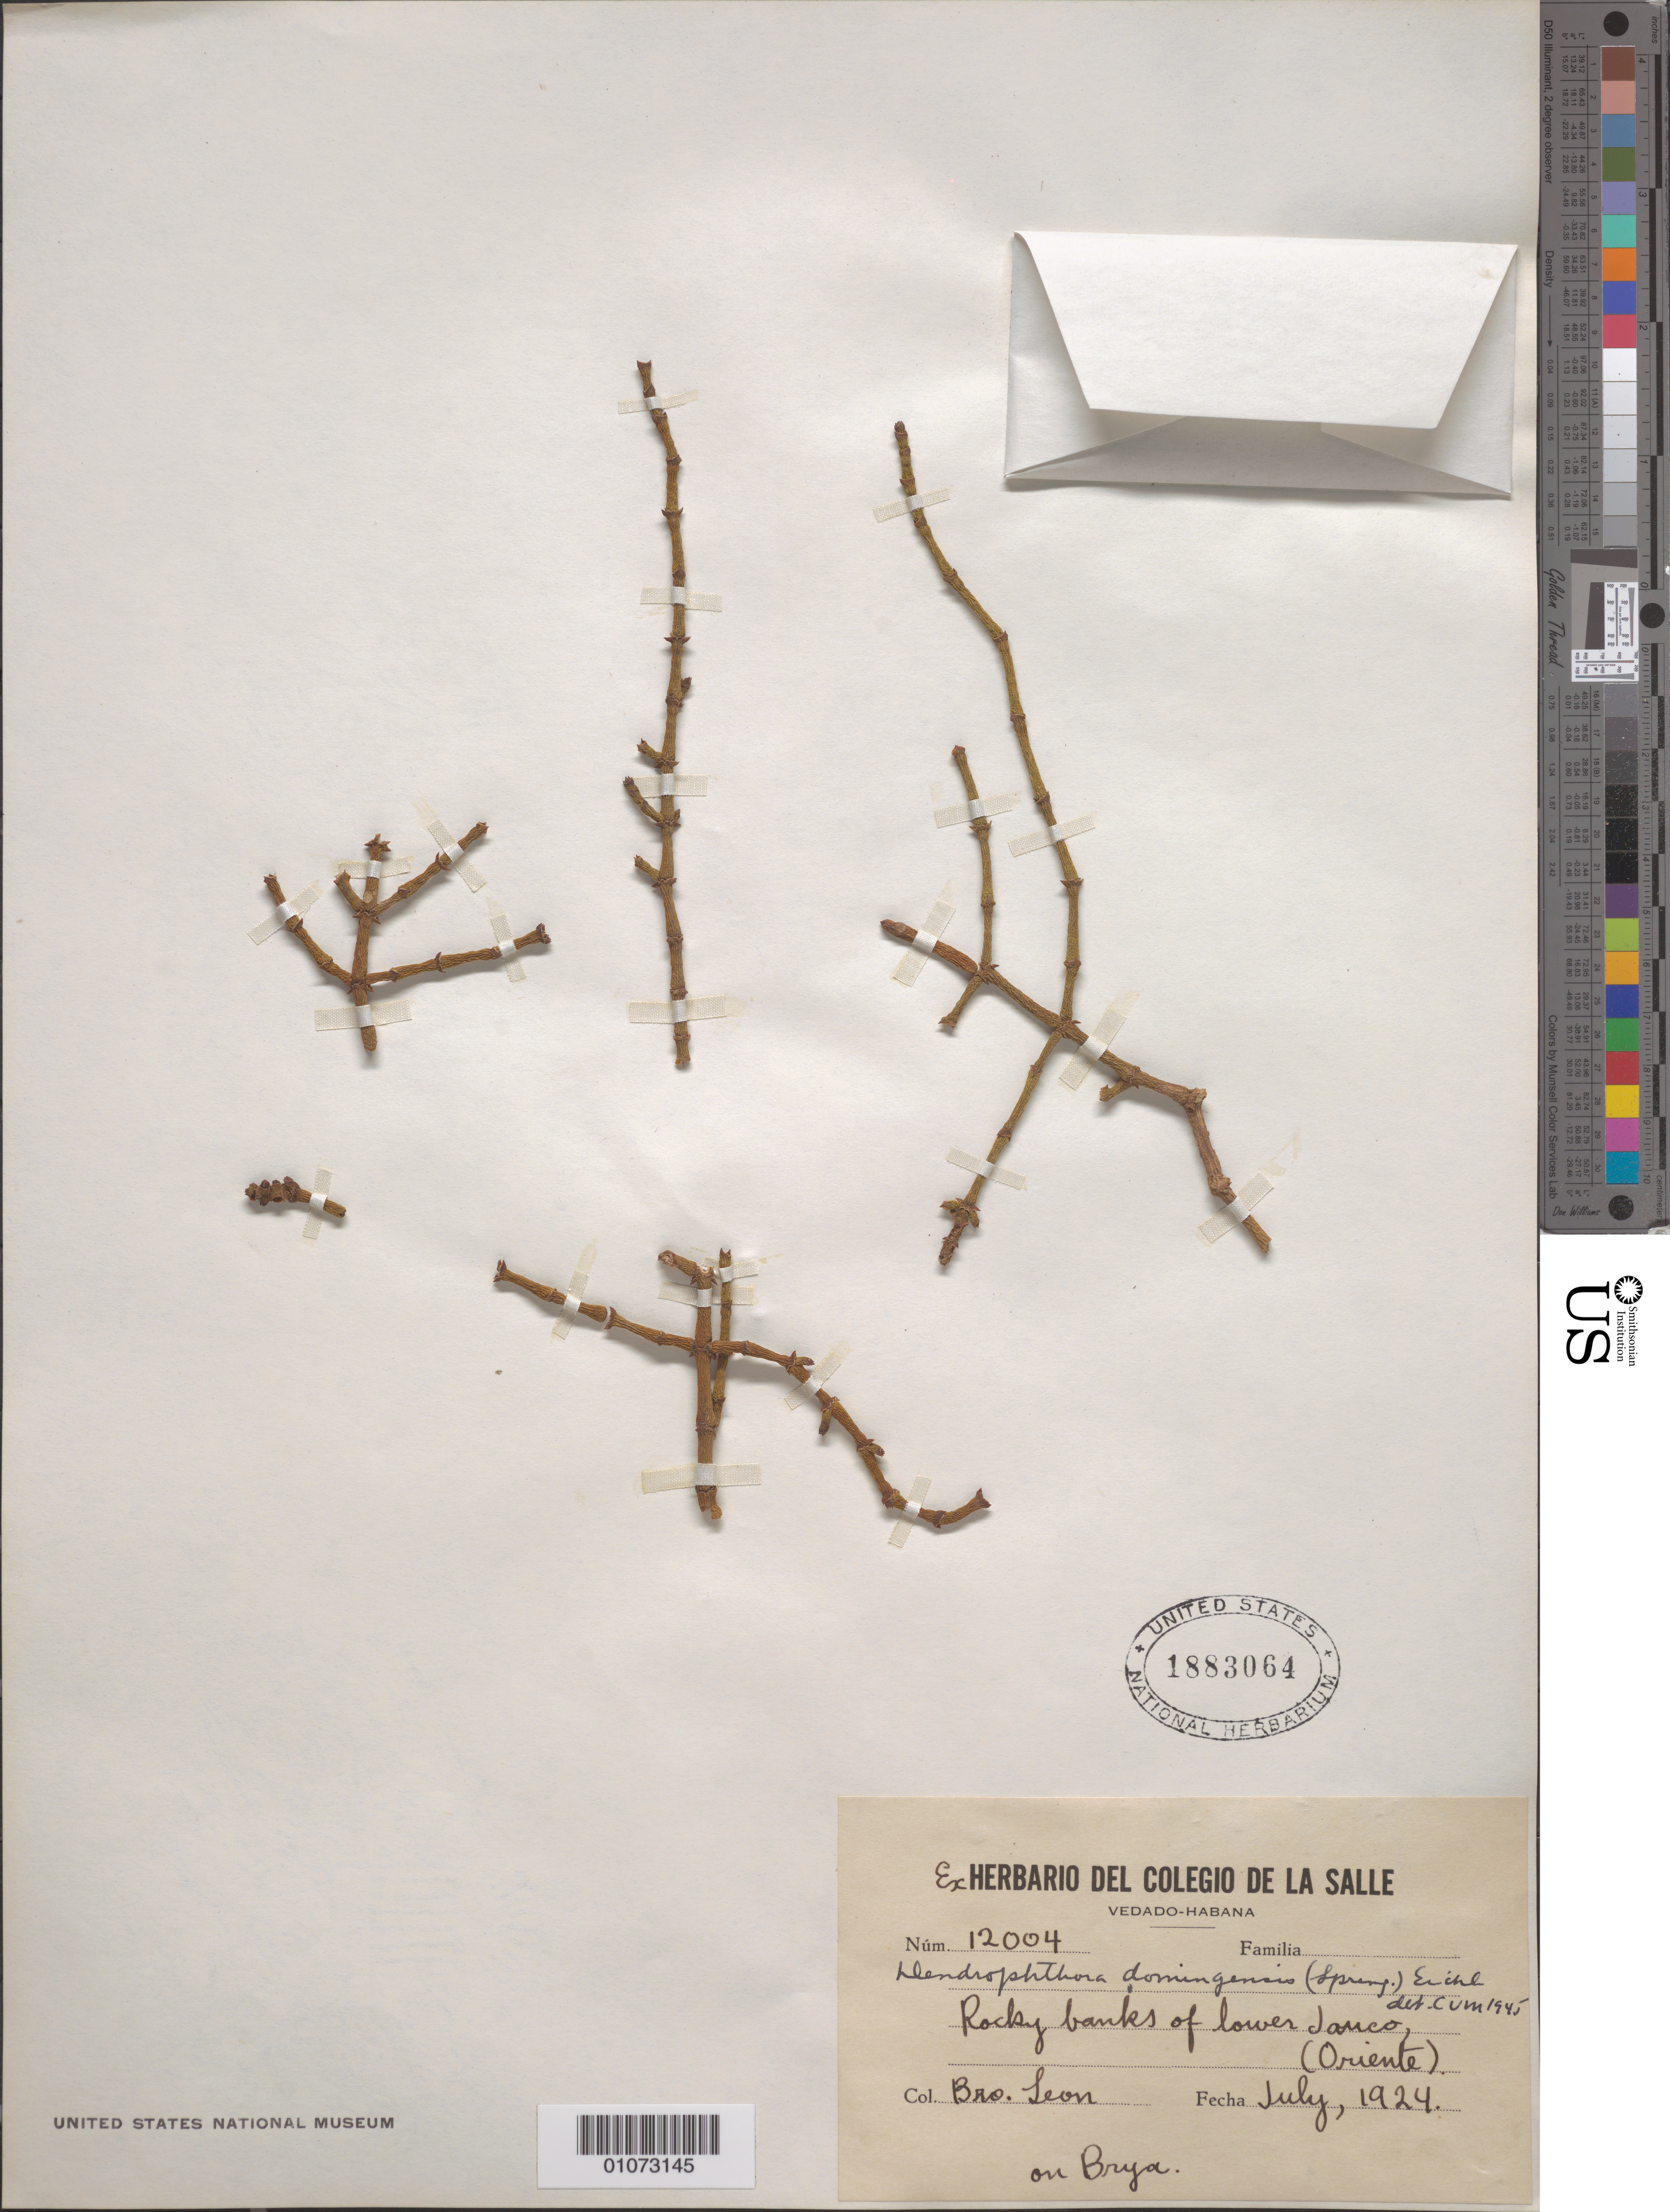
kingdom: Plantae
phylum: Tracheophyta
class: Magnoliopsida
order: Santalales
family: Viscaceae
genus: Dendrophthora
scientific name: Dendrophthora domingensis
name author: (Spreng.) Eichler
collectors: Bro. León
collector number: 12004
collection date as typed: Jul 1924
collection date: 1924-07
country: Cuba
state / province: Oriente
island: Cuba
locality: Rocky banks of lower Janto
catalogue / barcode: US 1883064